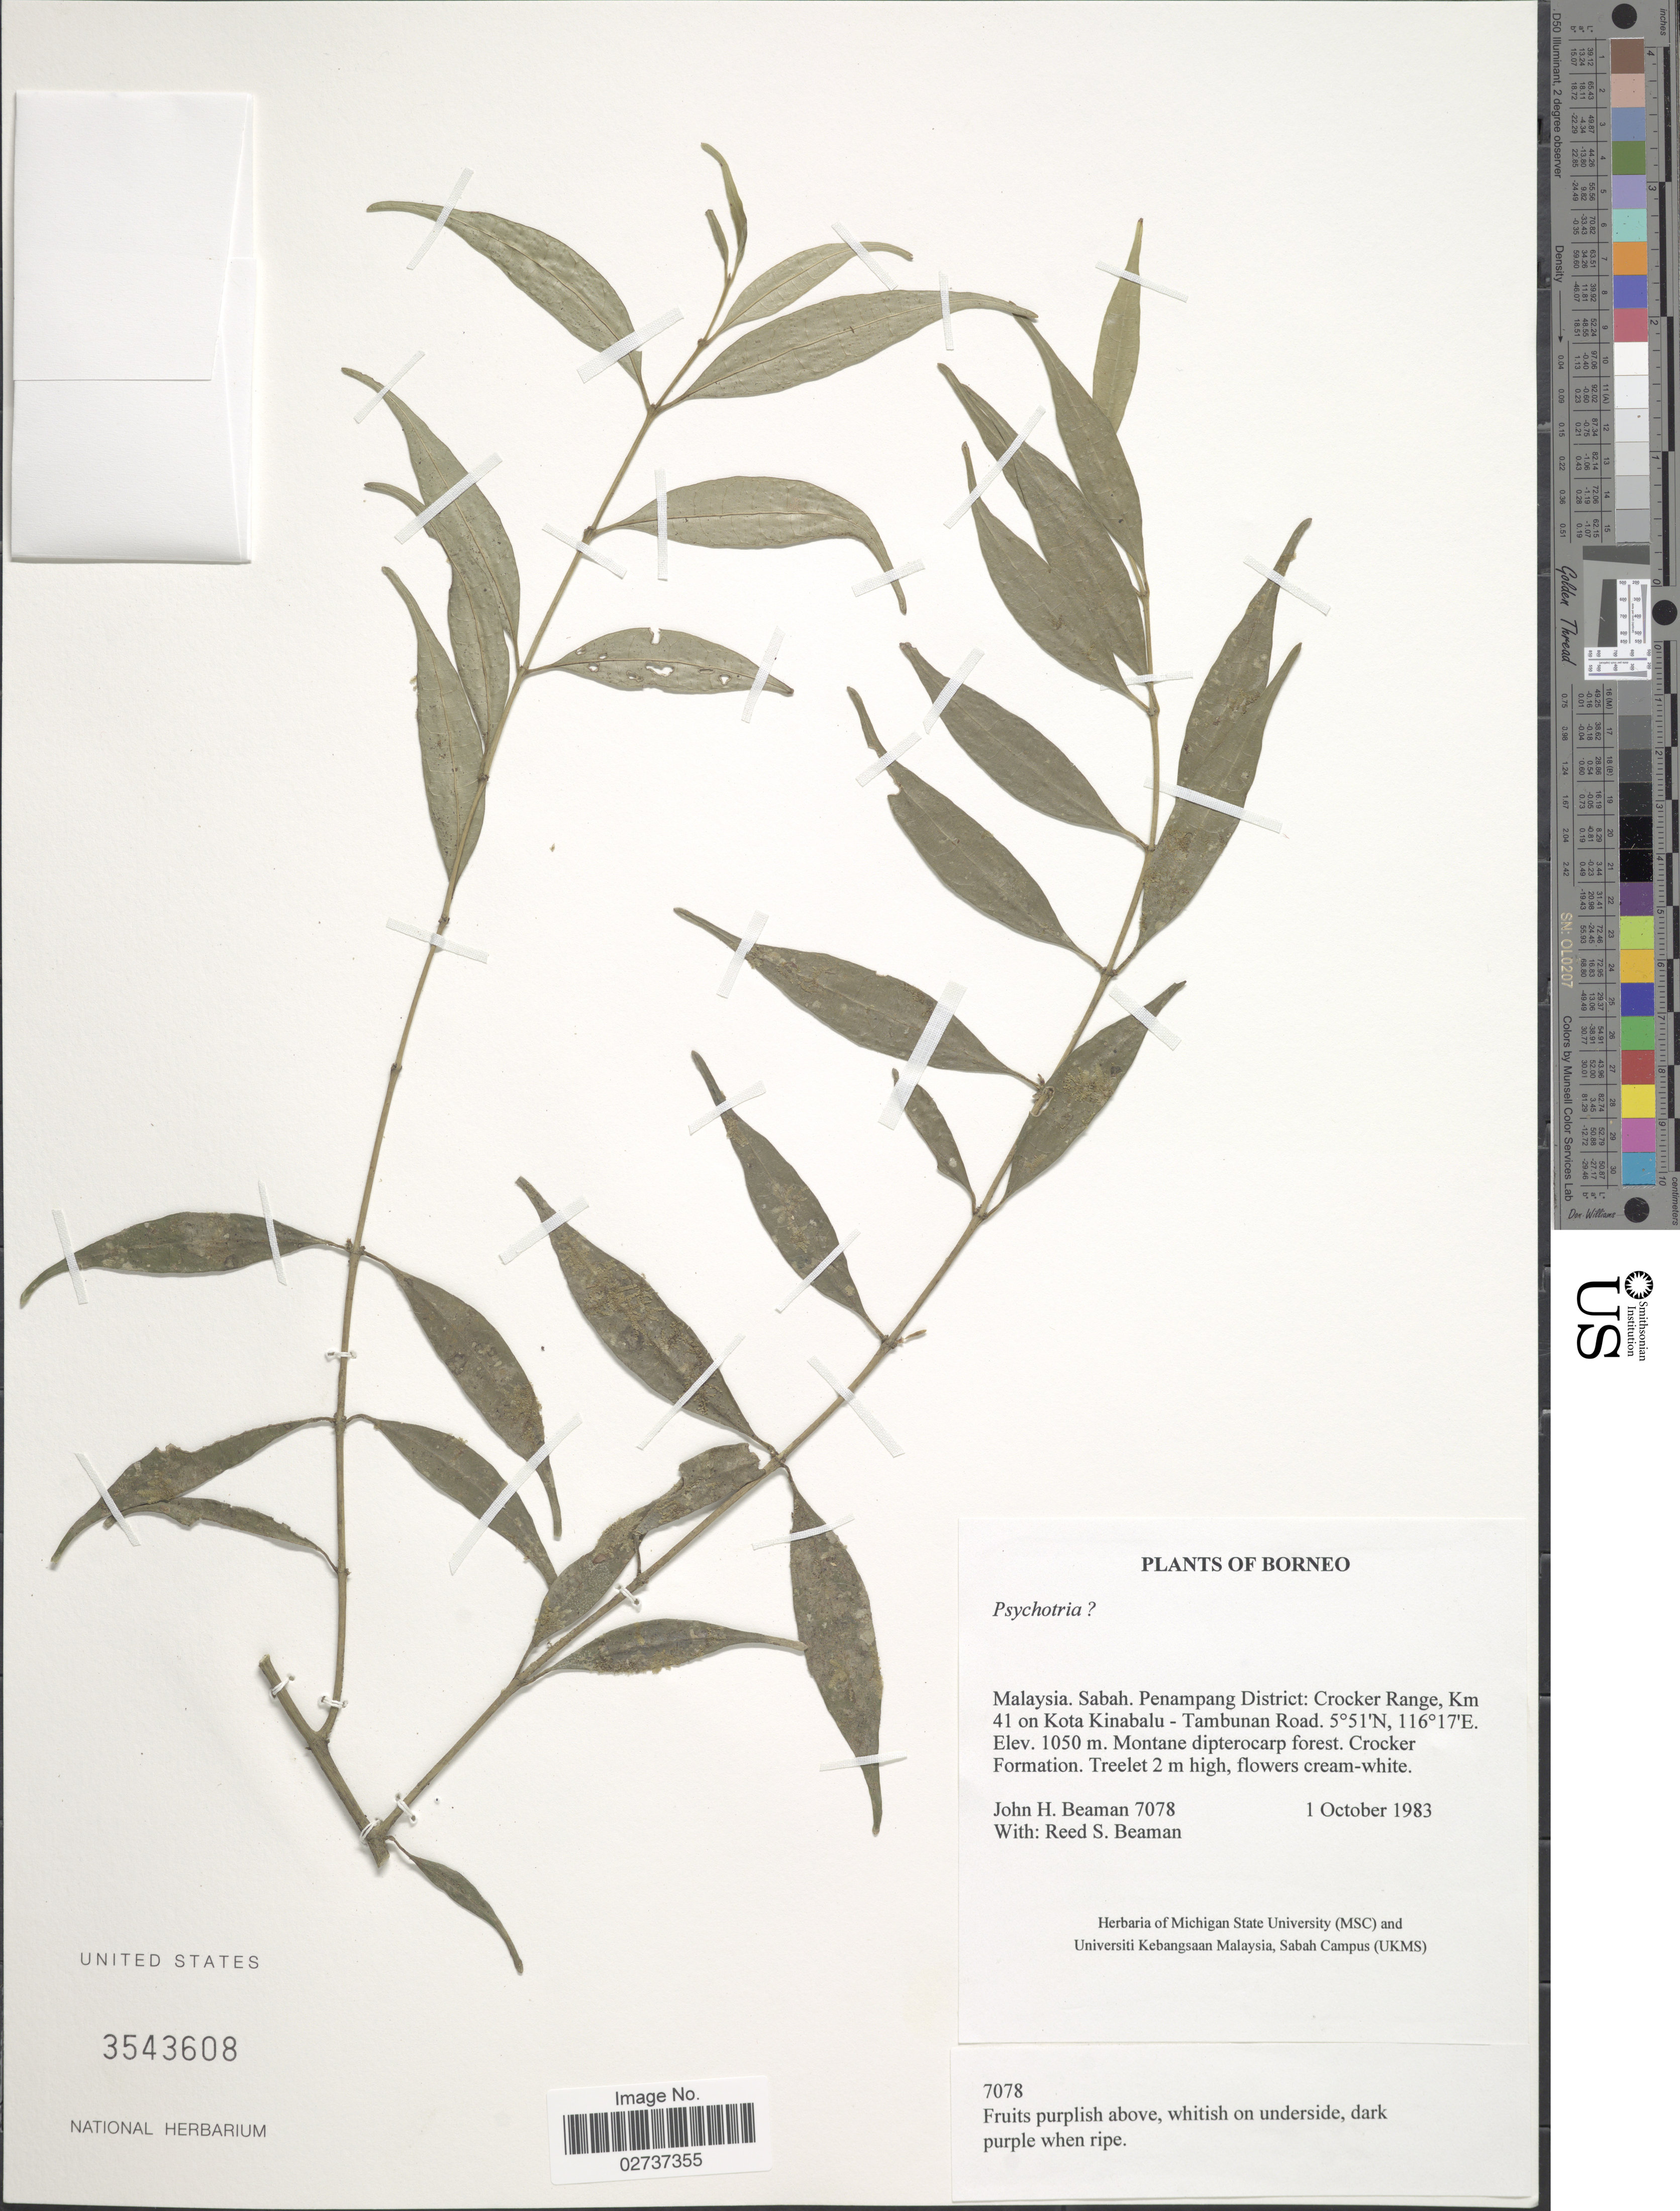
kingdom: Plantae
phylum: Tracheophyta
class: Magnoliopsida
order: Gentianales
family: Rubiaceae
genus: Psychotria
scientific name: Psychotria sp.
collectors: J. H. Beaman & R. S. Beaman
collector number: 7078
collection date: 1983-10-01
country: Malaysia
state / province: Sabah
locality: Borneo. Penampang District: Crocker Range, Km 41 on Kota Kinabalu- Tambunan Road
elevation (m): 1050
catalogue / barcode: US 3543608